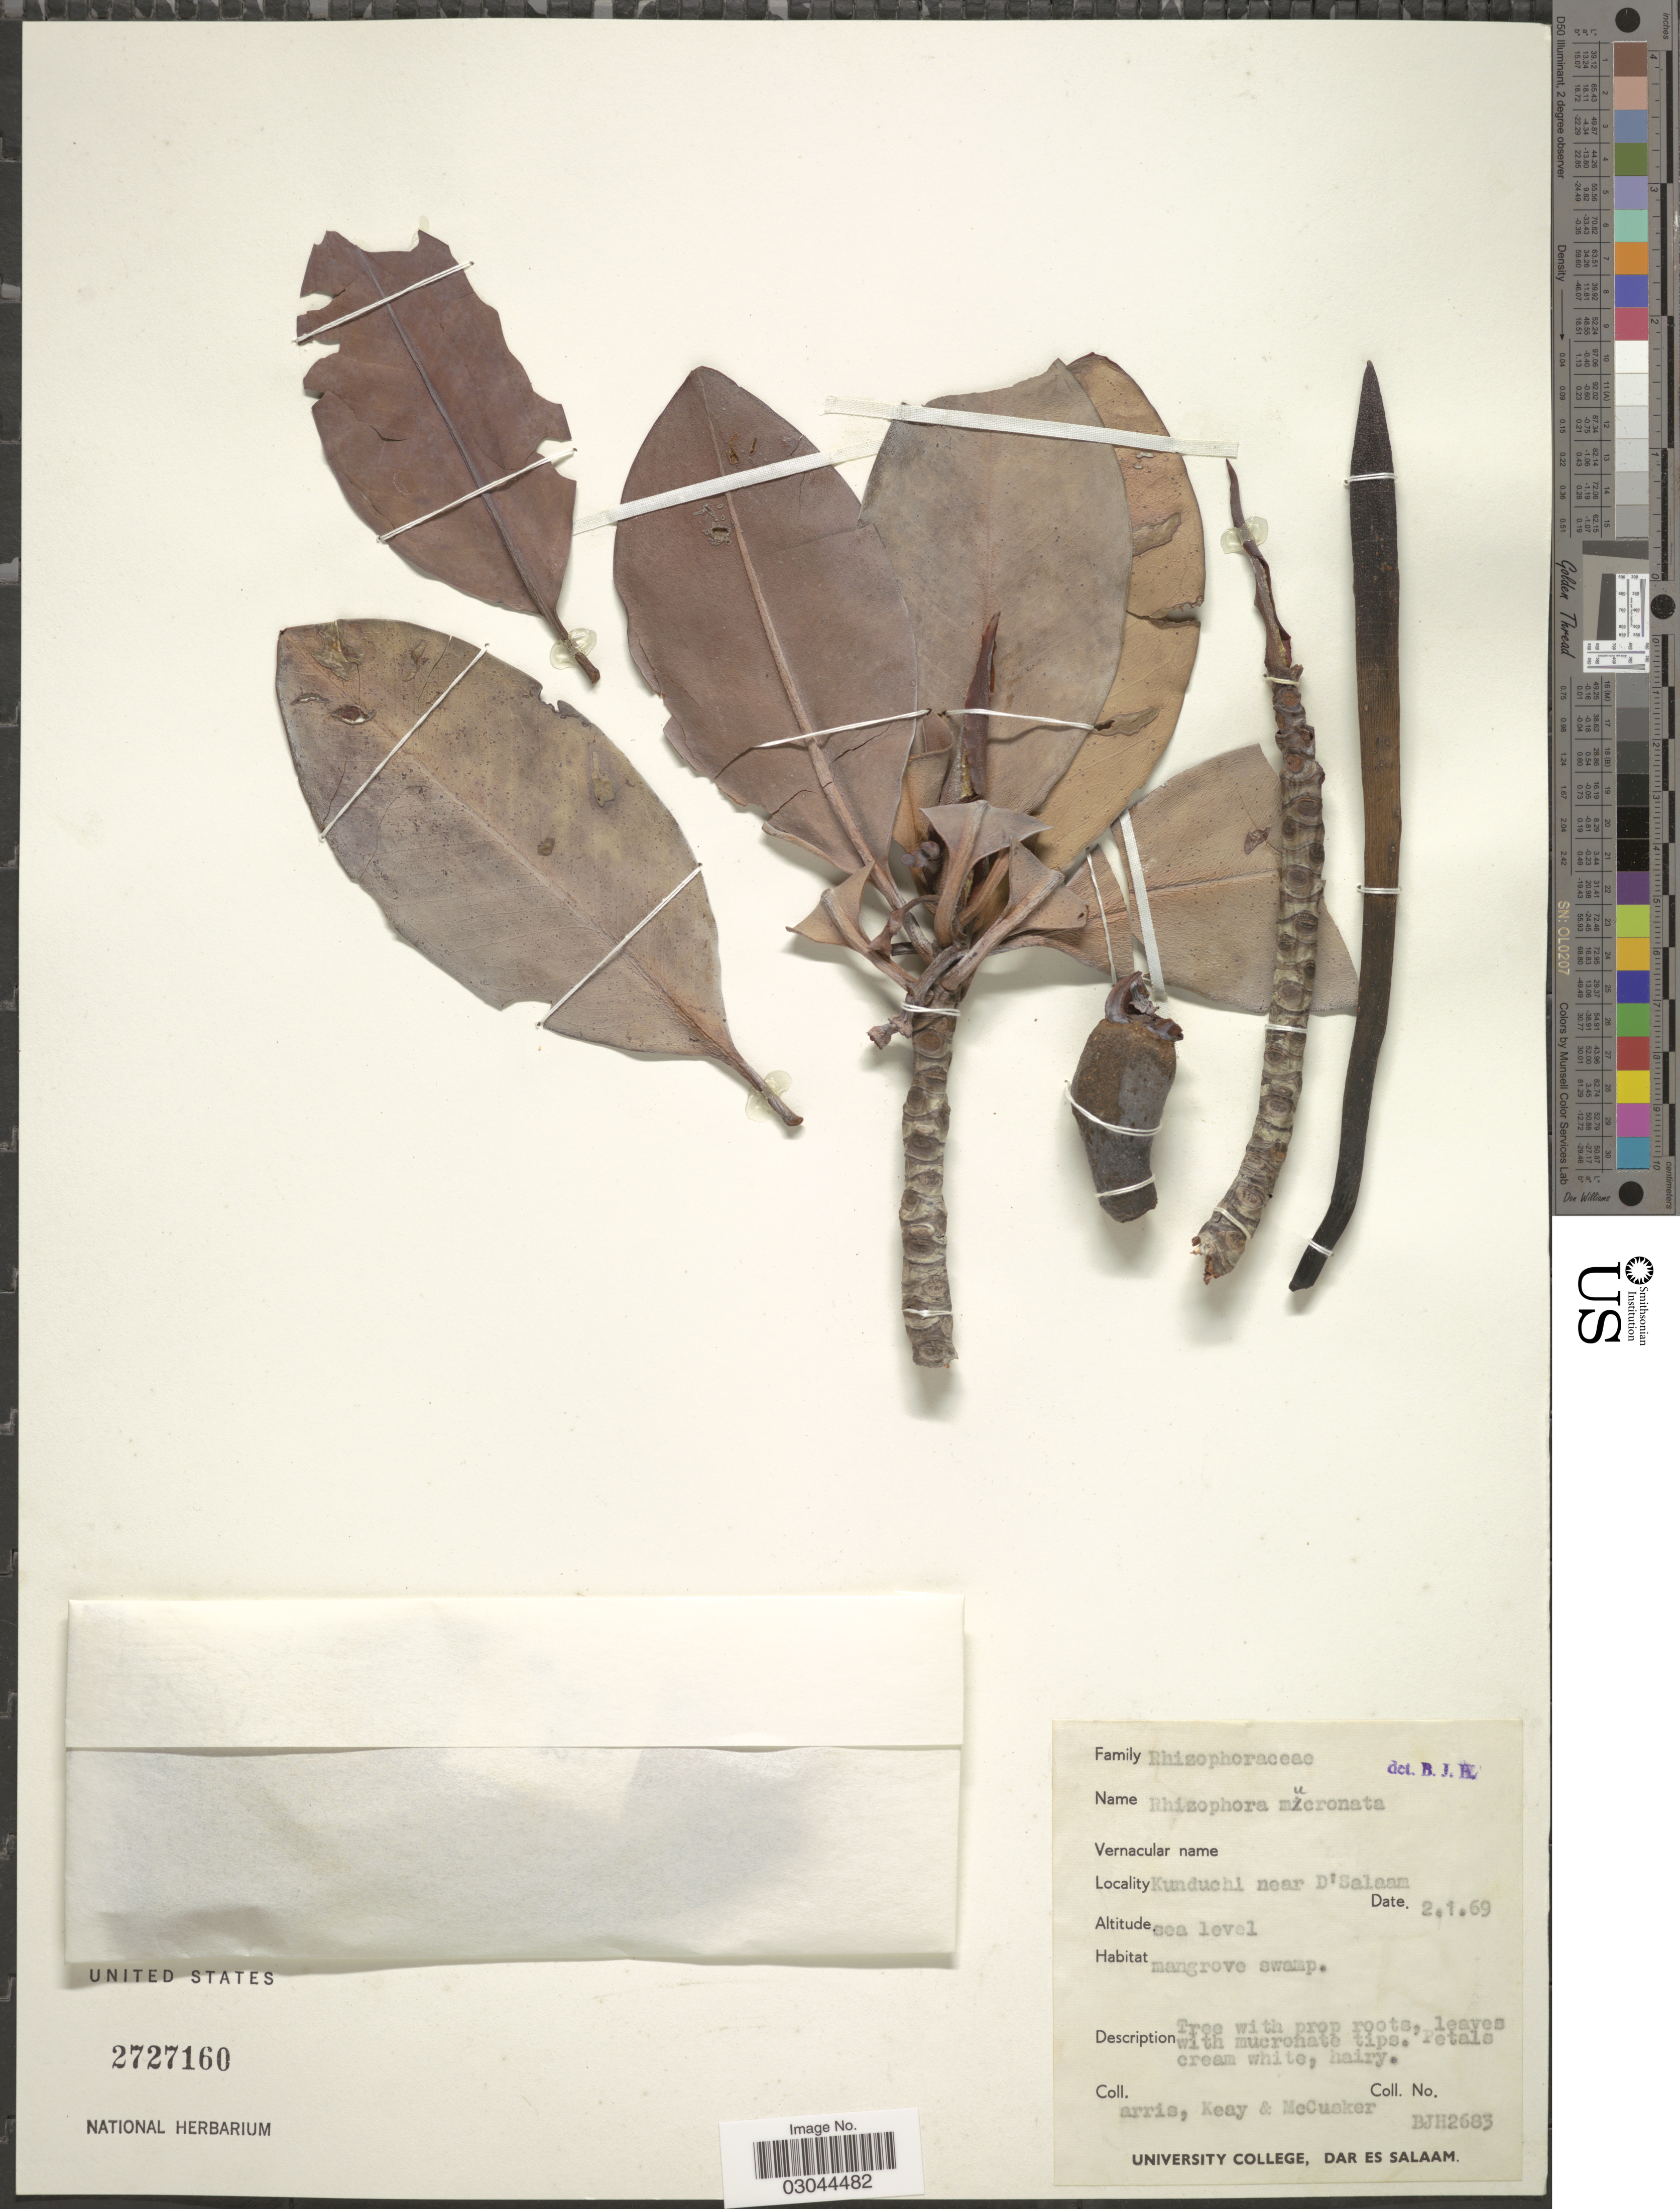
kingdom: Plantae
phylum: Tracheophyta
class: Magnoliopsida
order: Malpighiales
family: Rhizophoraceae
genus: Rhizophora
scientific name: Rhizophora mucronata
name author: Lam.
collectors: B. J. Harris, R. W. Keay & McCusker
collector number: BJH2683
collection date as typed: Transcribed d/m/y: 2/1/69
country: Tanzania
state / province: Dar es Salaam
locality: Kunduchi near D'Salaam.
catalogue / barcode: US 2727160